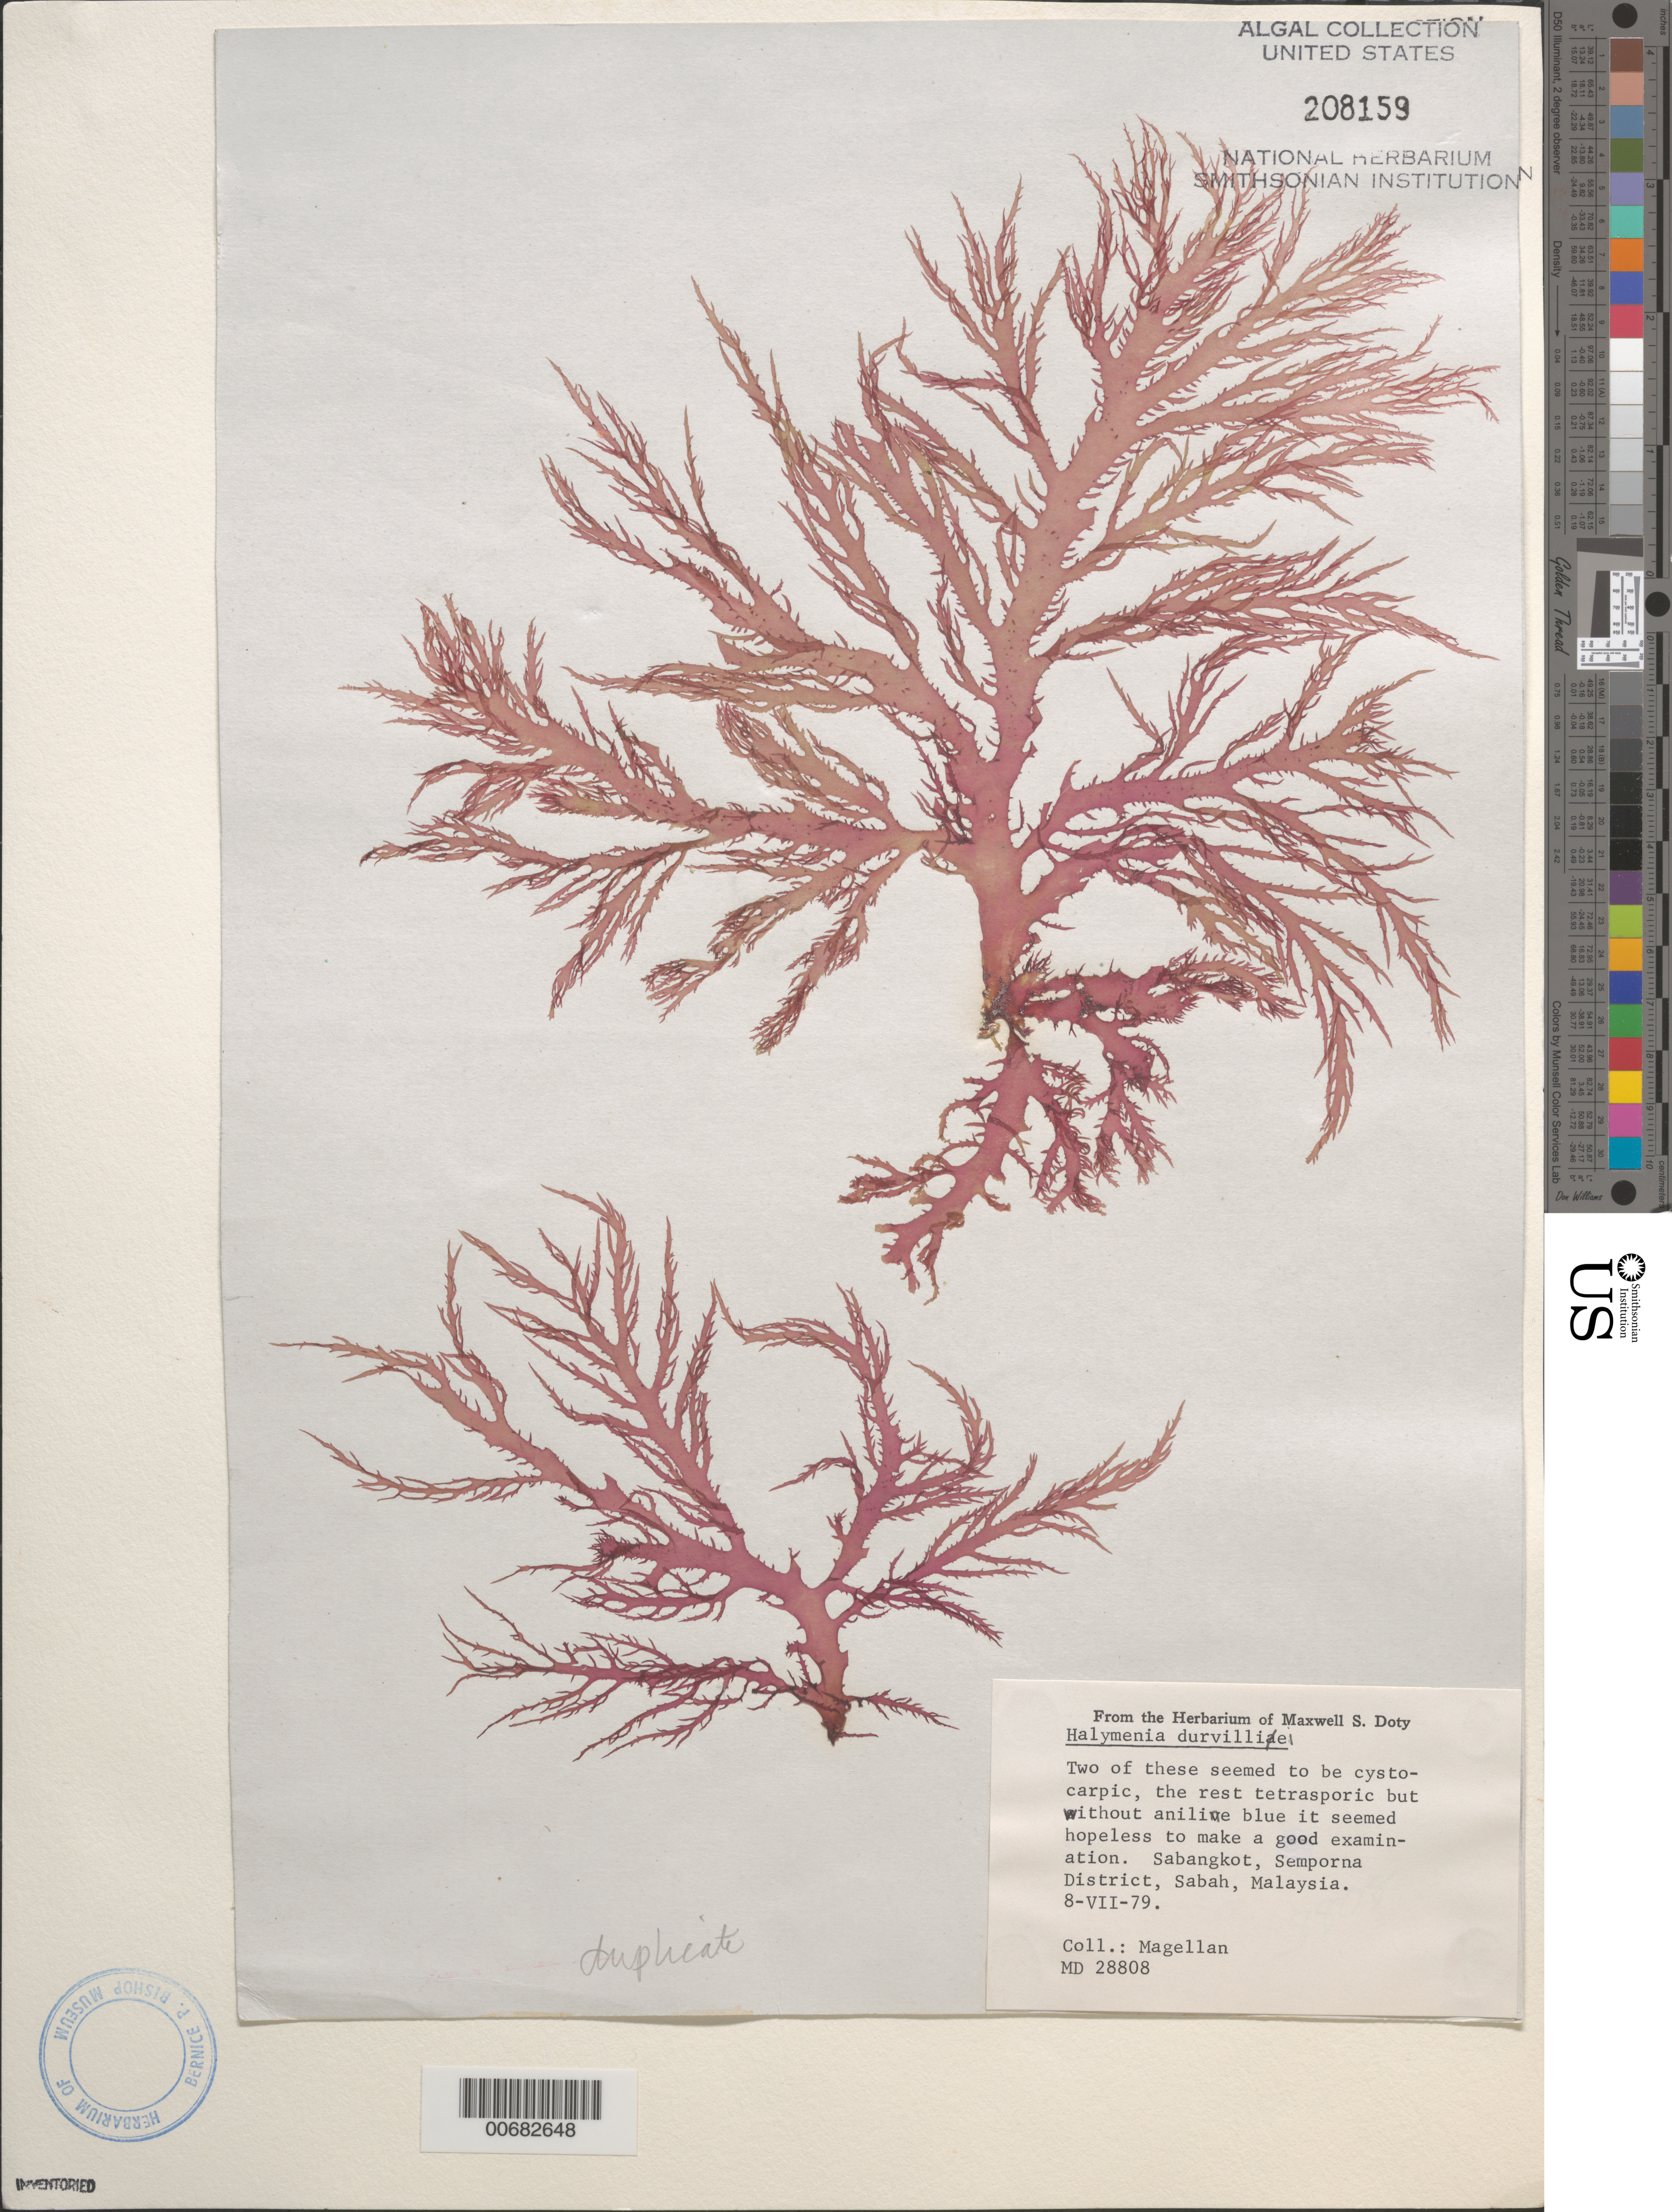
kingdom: Plantae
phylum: Rhodophyta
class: Florideophyceae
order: Halymeniales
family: Halymeniaceae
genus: Halymenia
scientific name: Halymenia durvillaei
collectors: -. Magellan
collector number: MSD 28808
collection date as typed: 08 Jul 1979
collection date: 1979-07-08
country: Malaysia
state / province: Sabah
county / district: Semporna District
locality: Sabangkot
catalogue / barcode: US 208159